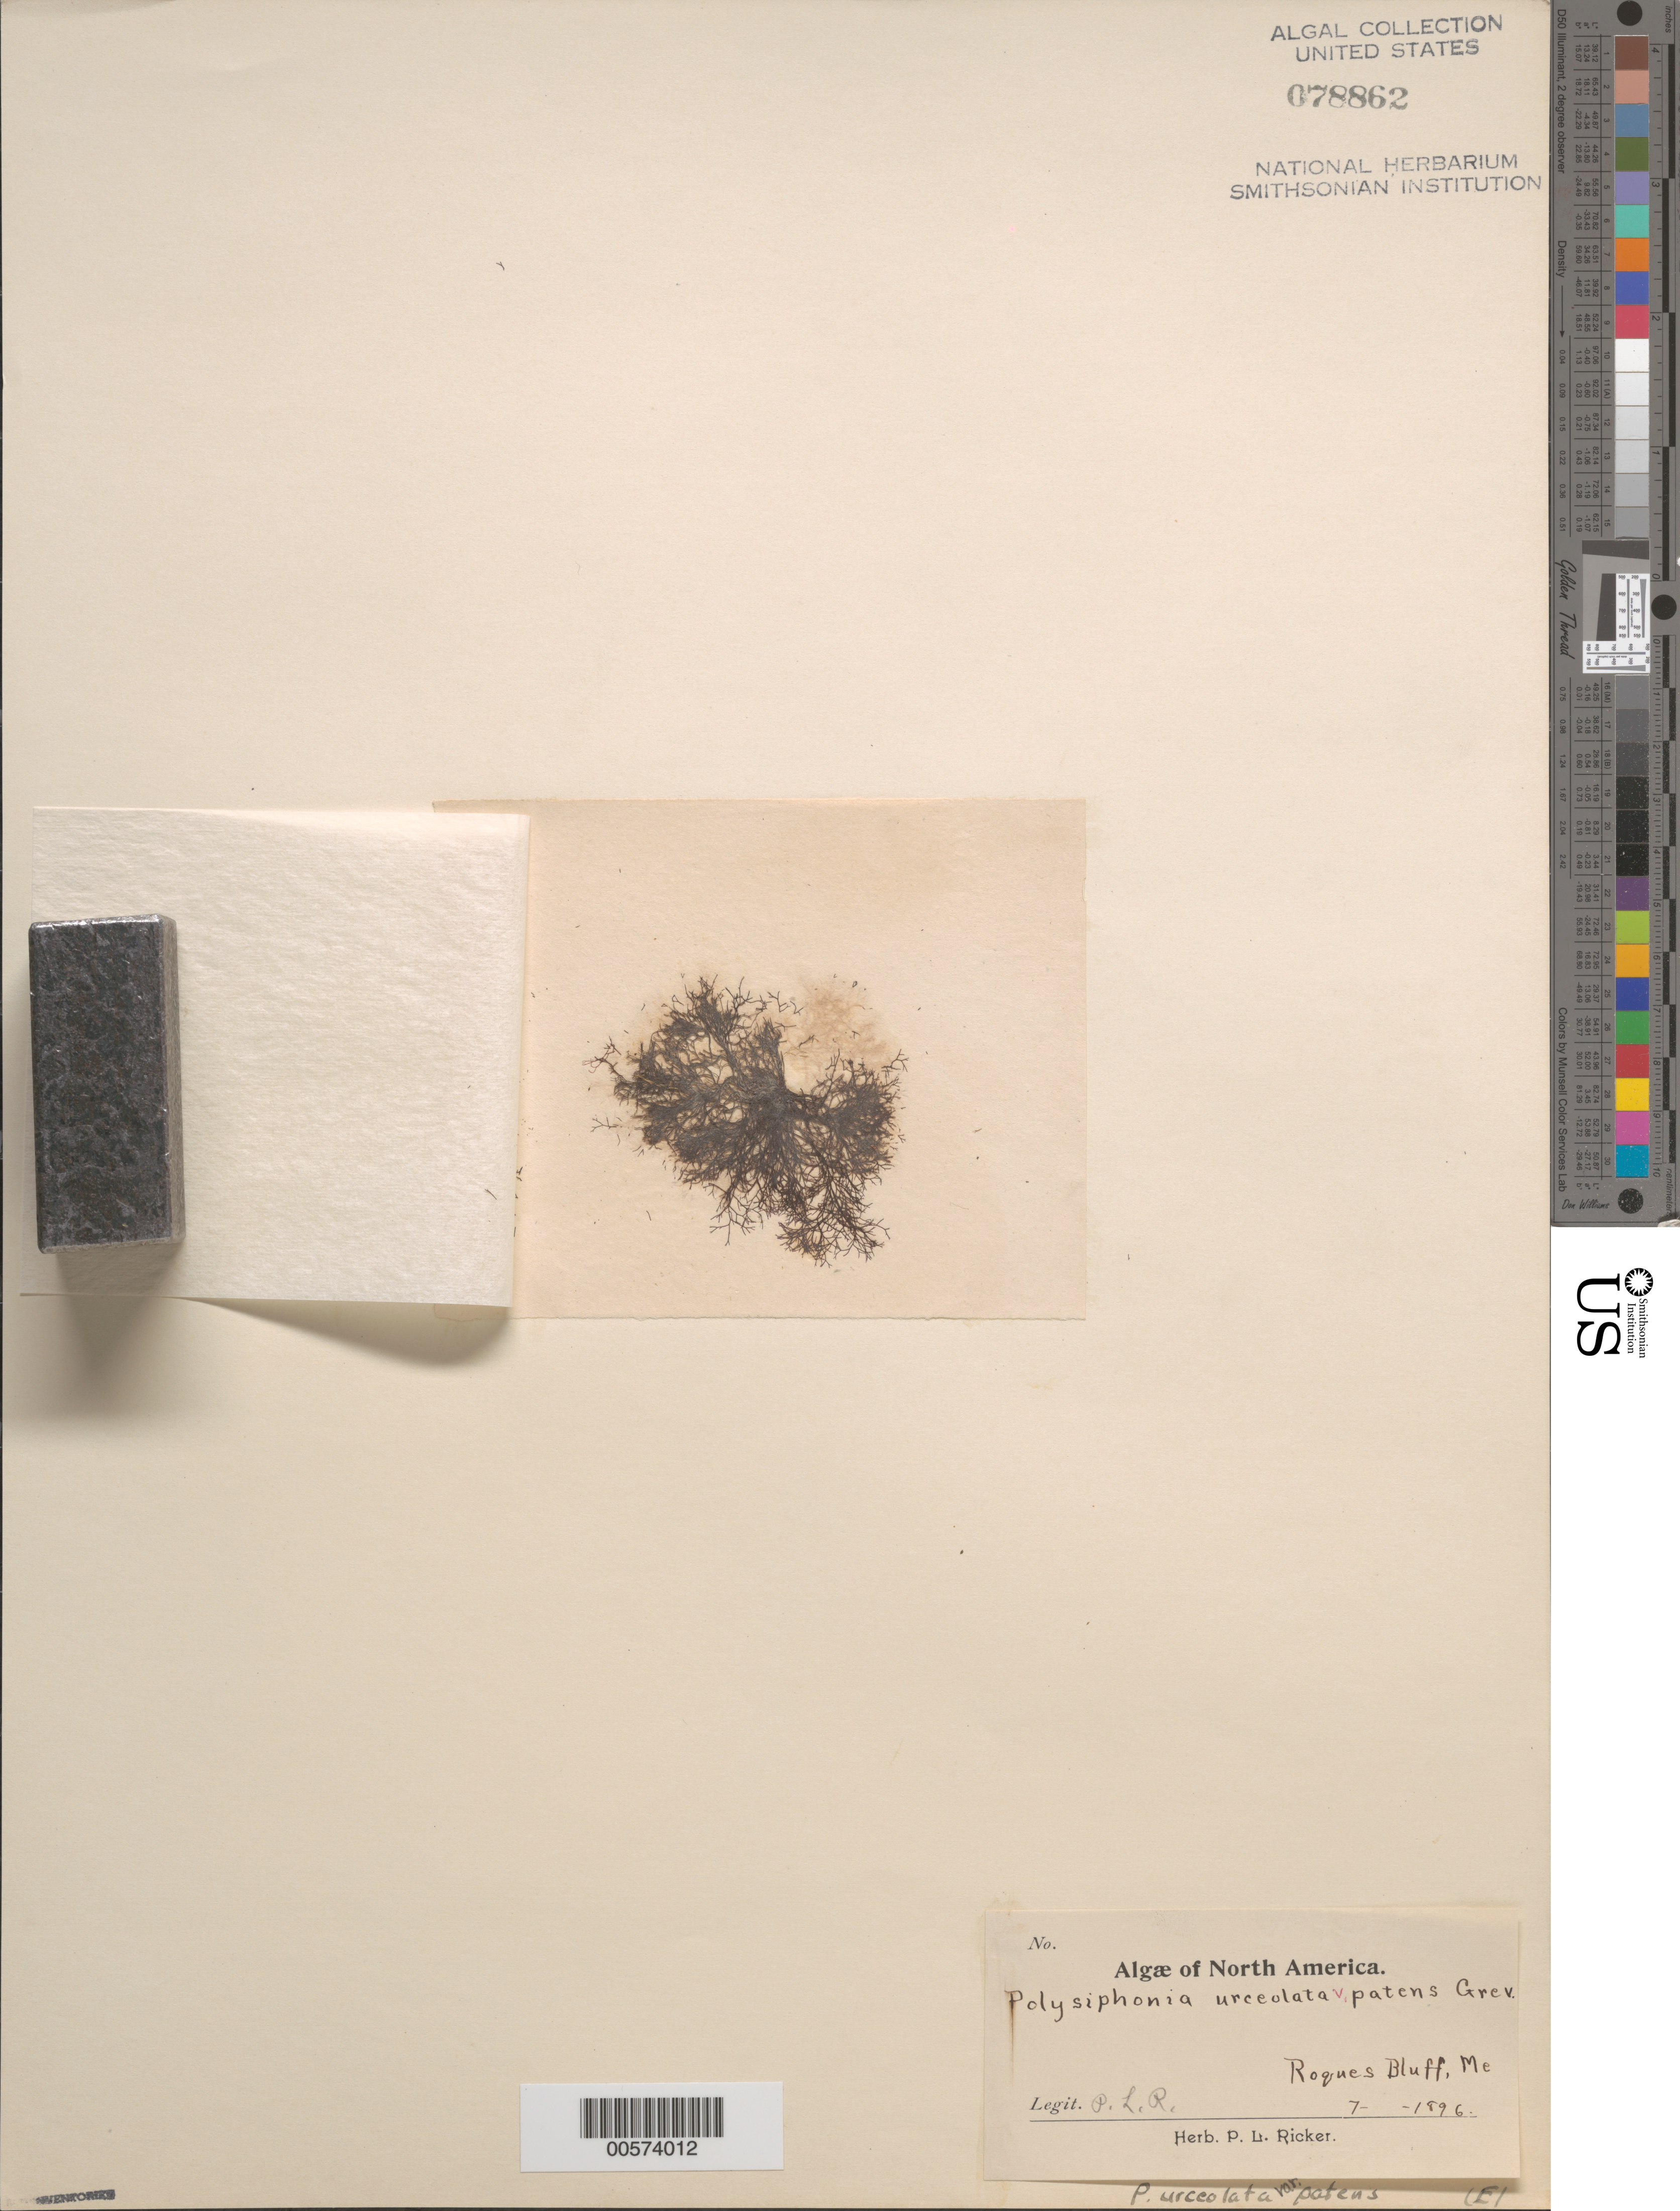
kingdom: Plantae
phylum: Rhodophyta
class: Florideophyceae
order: Ceramiales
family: Rhodomelaceae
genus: Polysiphonia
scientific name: Polysiphonia urceolata var. patens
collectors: P. Ricker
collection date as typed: Jul 1896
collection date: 1896-07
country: United States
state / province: Maine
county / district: Washington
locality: Roque Bluffs (Roques Bluff)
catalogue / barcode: US 78862